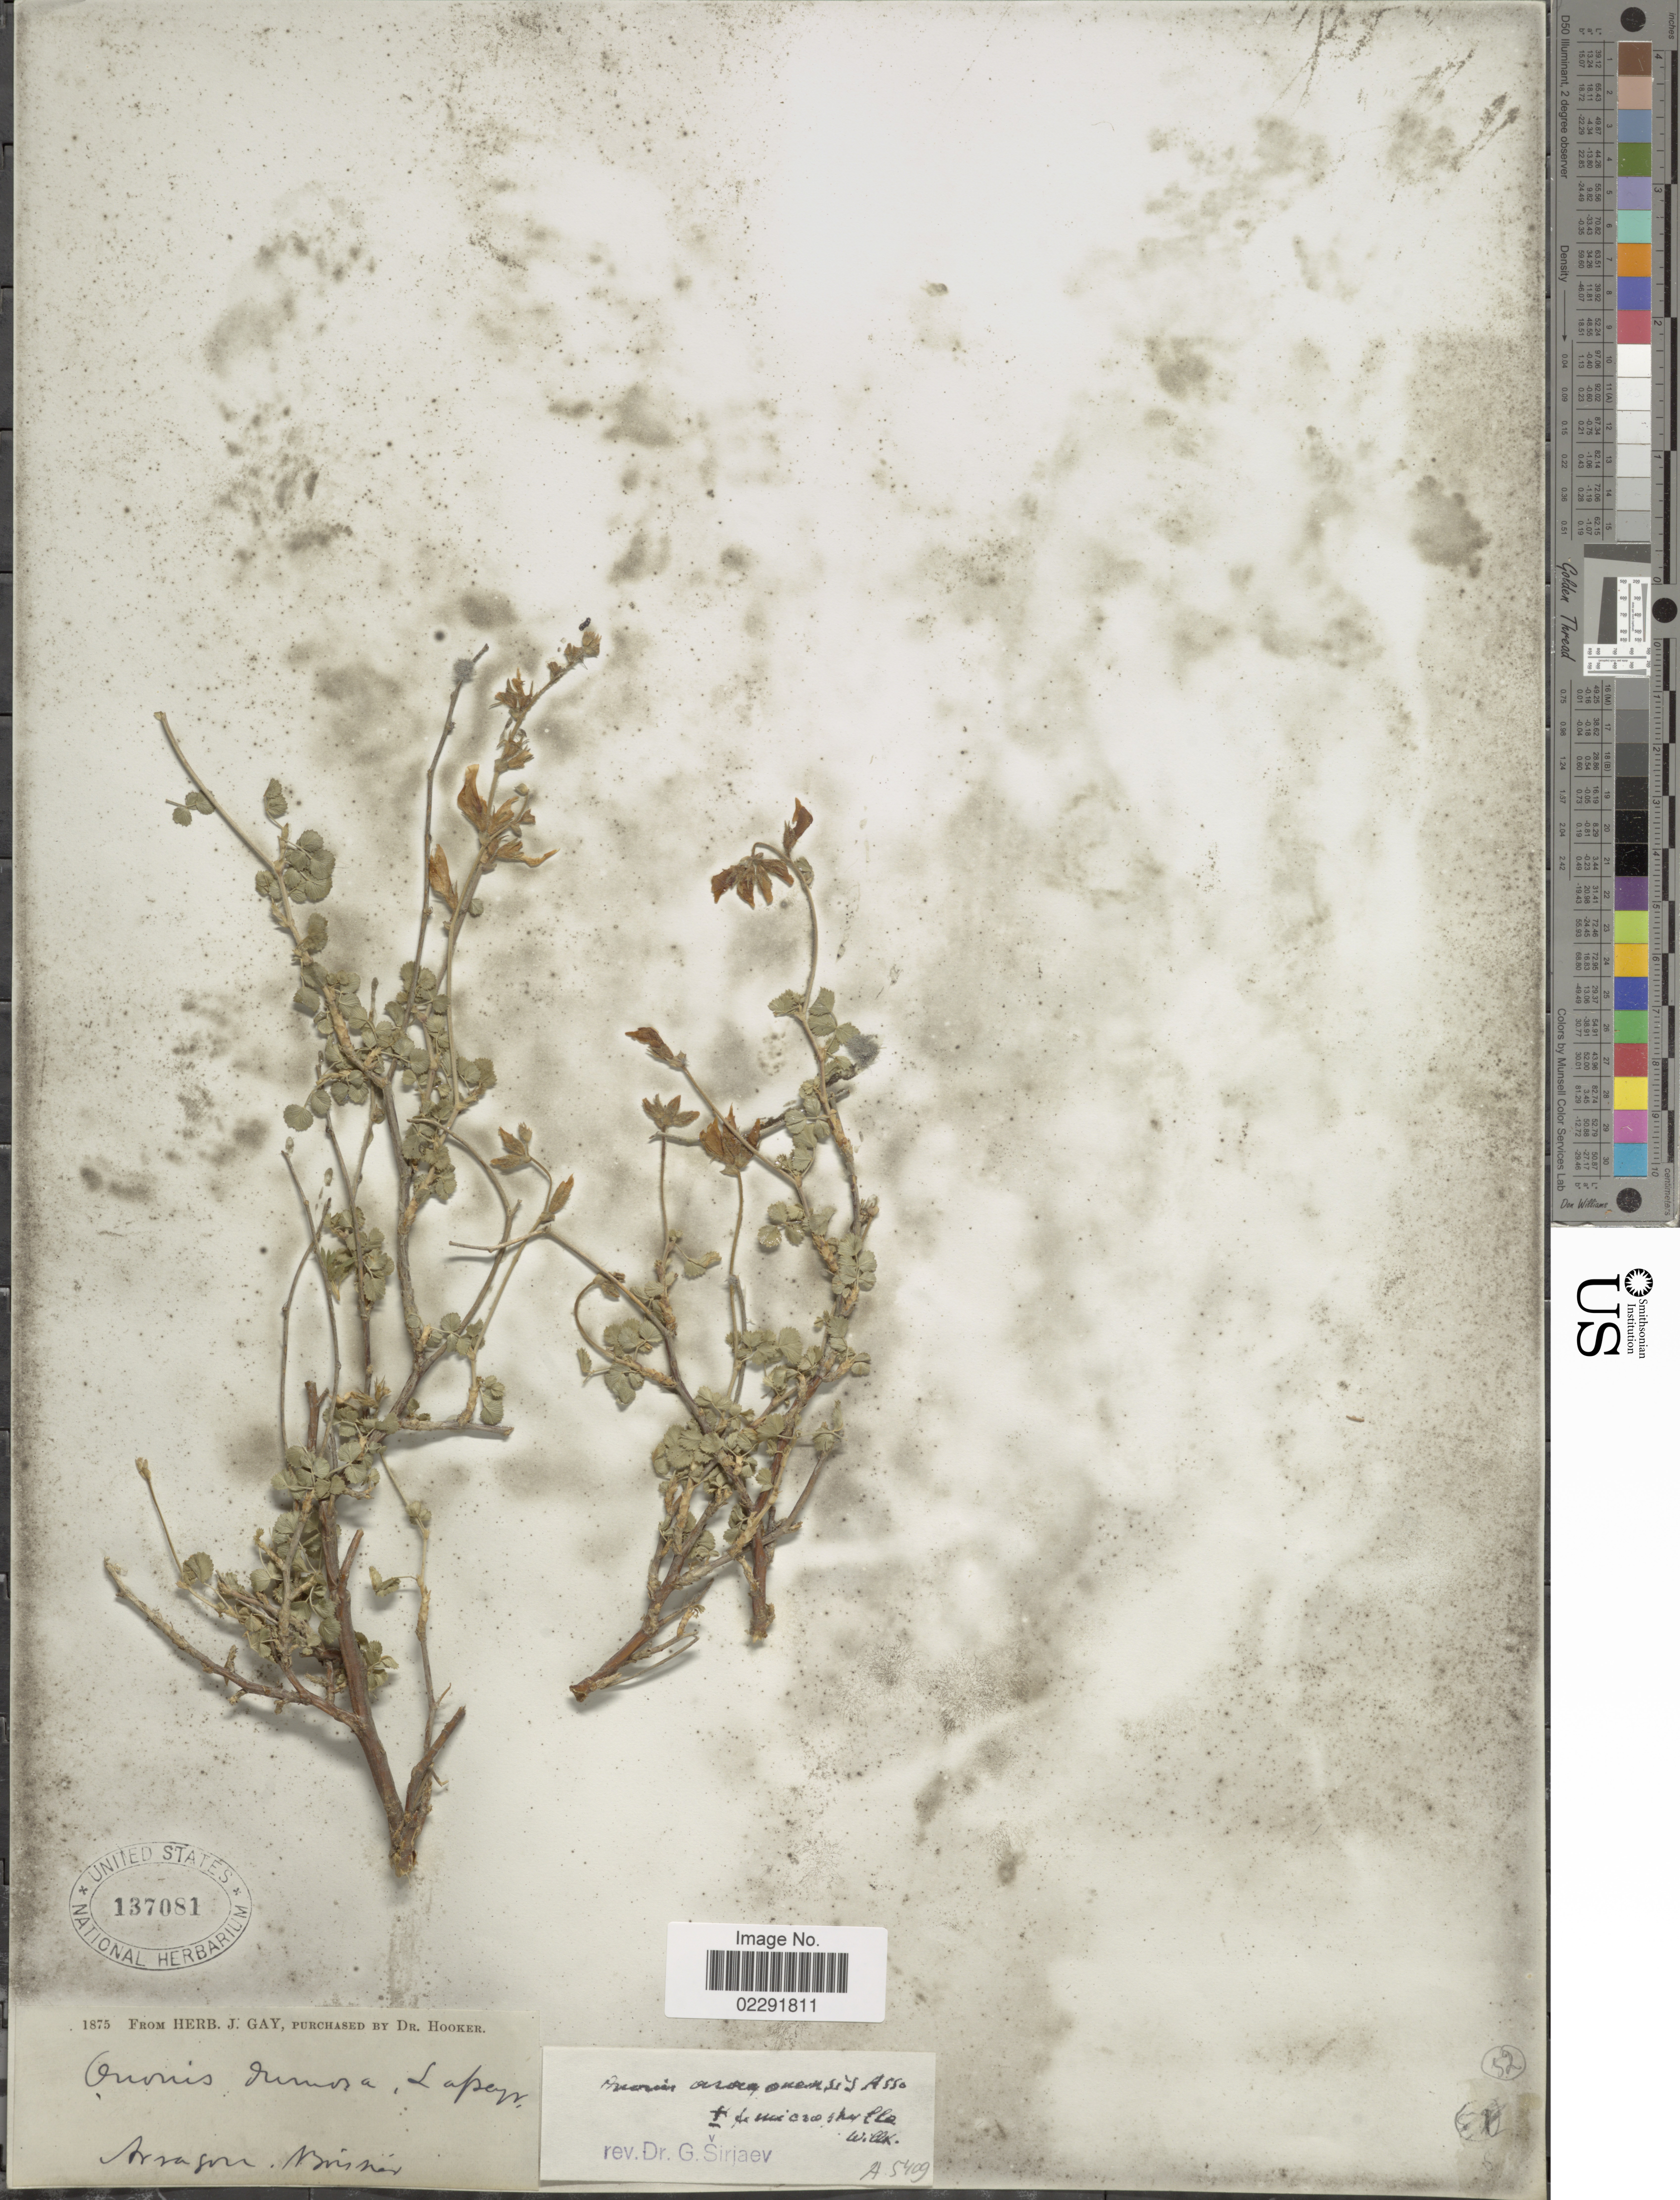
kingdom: Plantae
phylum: Tracheophyta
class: Magnoliopsida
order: Fabales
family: Fabaceae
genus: Ononis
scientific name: Ononis aragonensis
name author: Asso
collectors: ex herb. J. Gay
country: Spain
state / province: Aragón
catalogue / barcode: US 137081